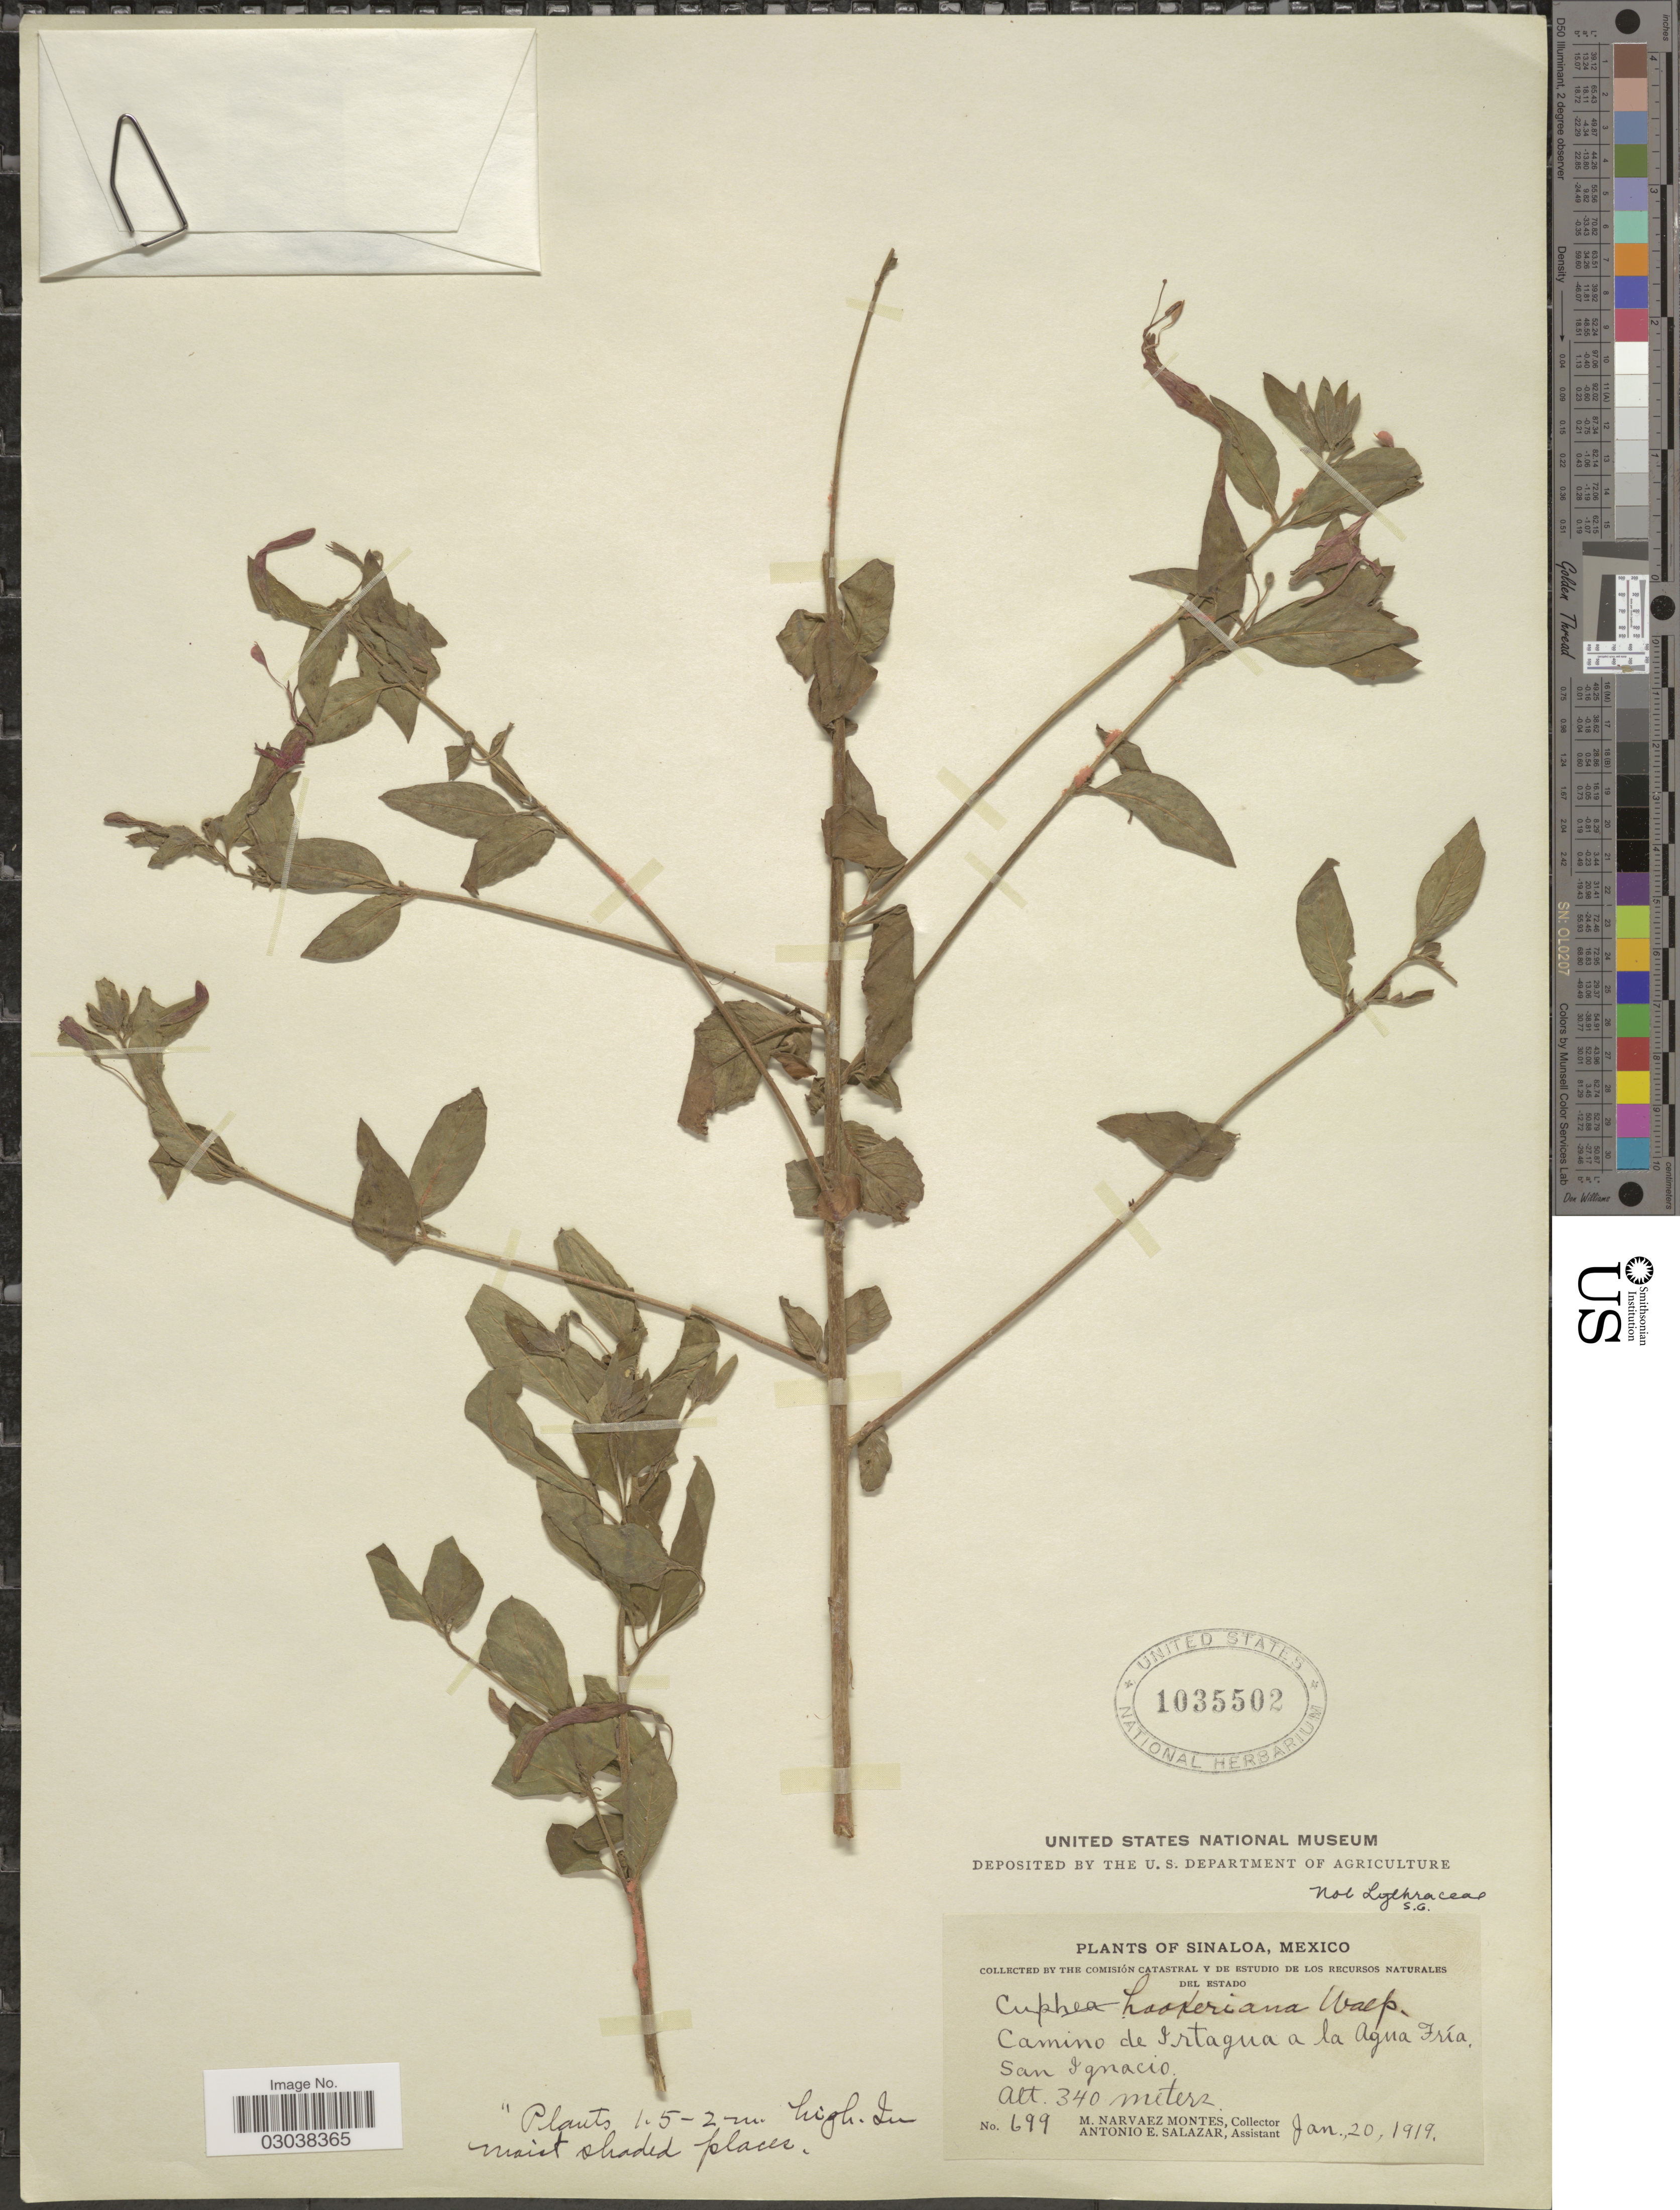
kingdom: Plantae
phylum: Tracheophyta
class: Magnoliopsida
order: Myrtales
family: Lythraceae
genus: Cuphea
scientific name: Cuphea hookeriana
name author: Walp.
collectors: M. Narvaez M. & A. E. Salazar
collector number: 699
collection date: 1919-01-20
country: Mexico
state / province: Sinaloa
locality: Camino de Irtagua a la Agua Fría, San Ignacio.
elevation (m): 340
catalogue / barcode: US 1035502